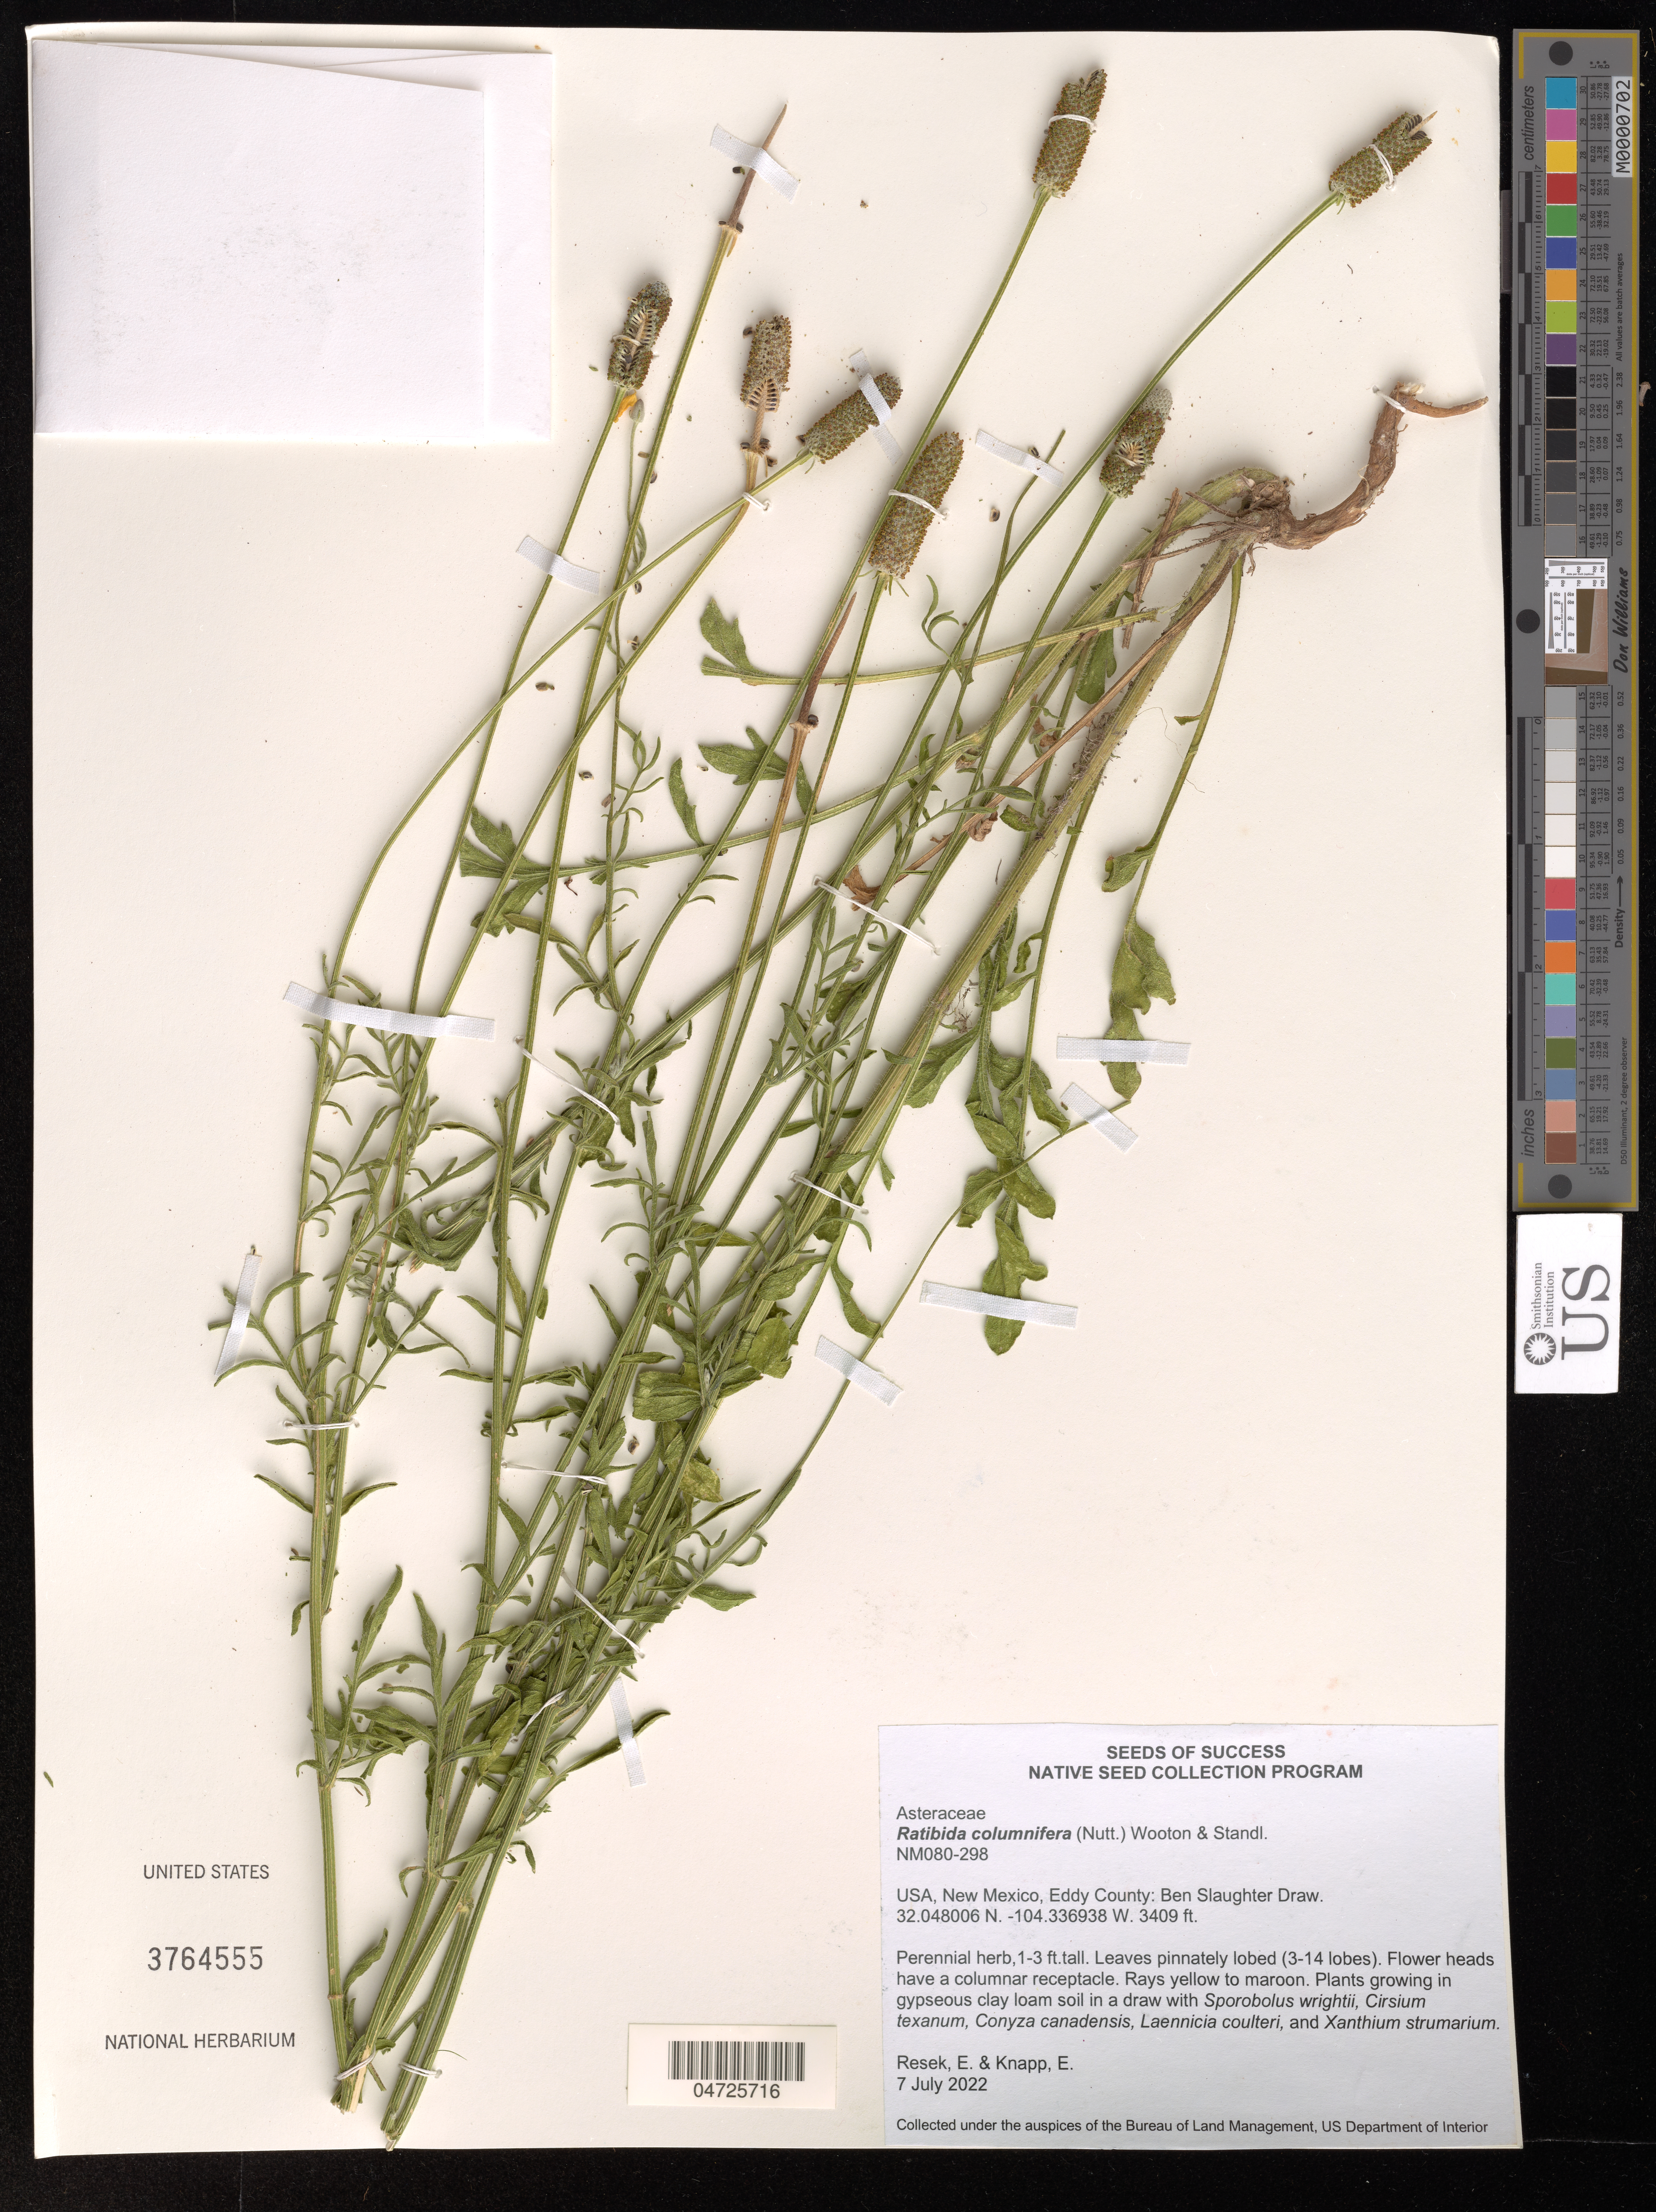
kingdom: Plantae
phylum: Tracheophyta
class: Magnoliopsida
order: Asterales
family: Asteraceae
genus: Ratibida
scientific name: Ratibida columnifera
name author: (Nutt.) Wooton & Standl.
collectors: E. Resek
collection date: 2022-07-07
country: United States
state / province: New Mexico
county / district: Eddy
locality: Eddy County: Ben Slaughter Draw.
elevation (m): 1039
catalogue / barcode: US 3764555